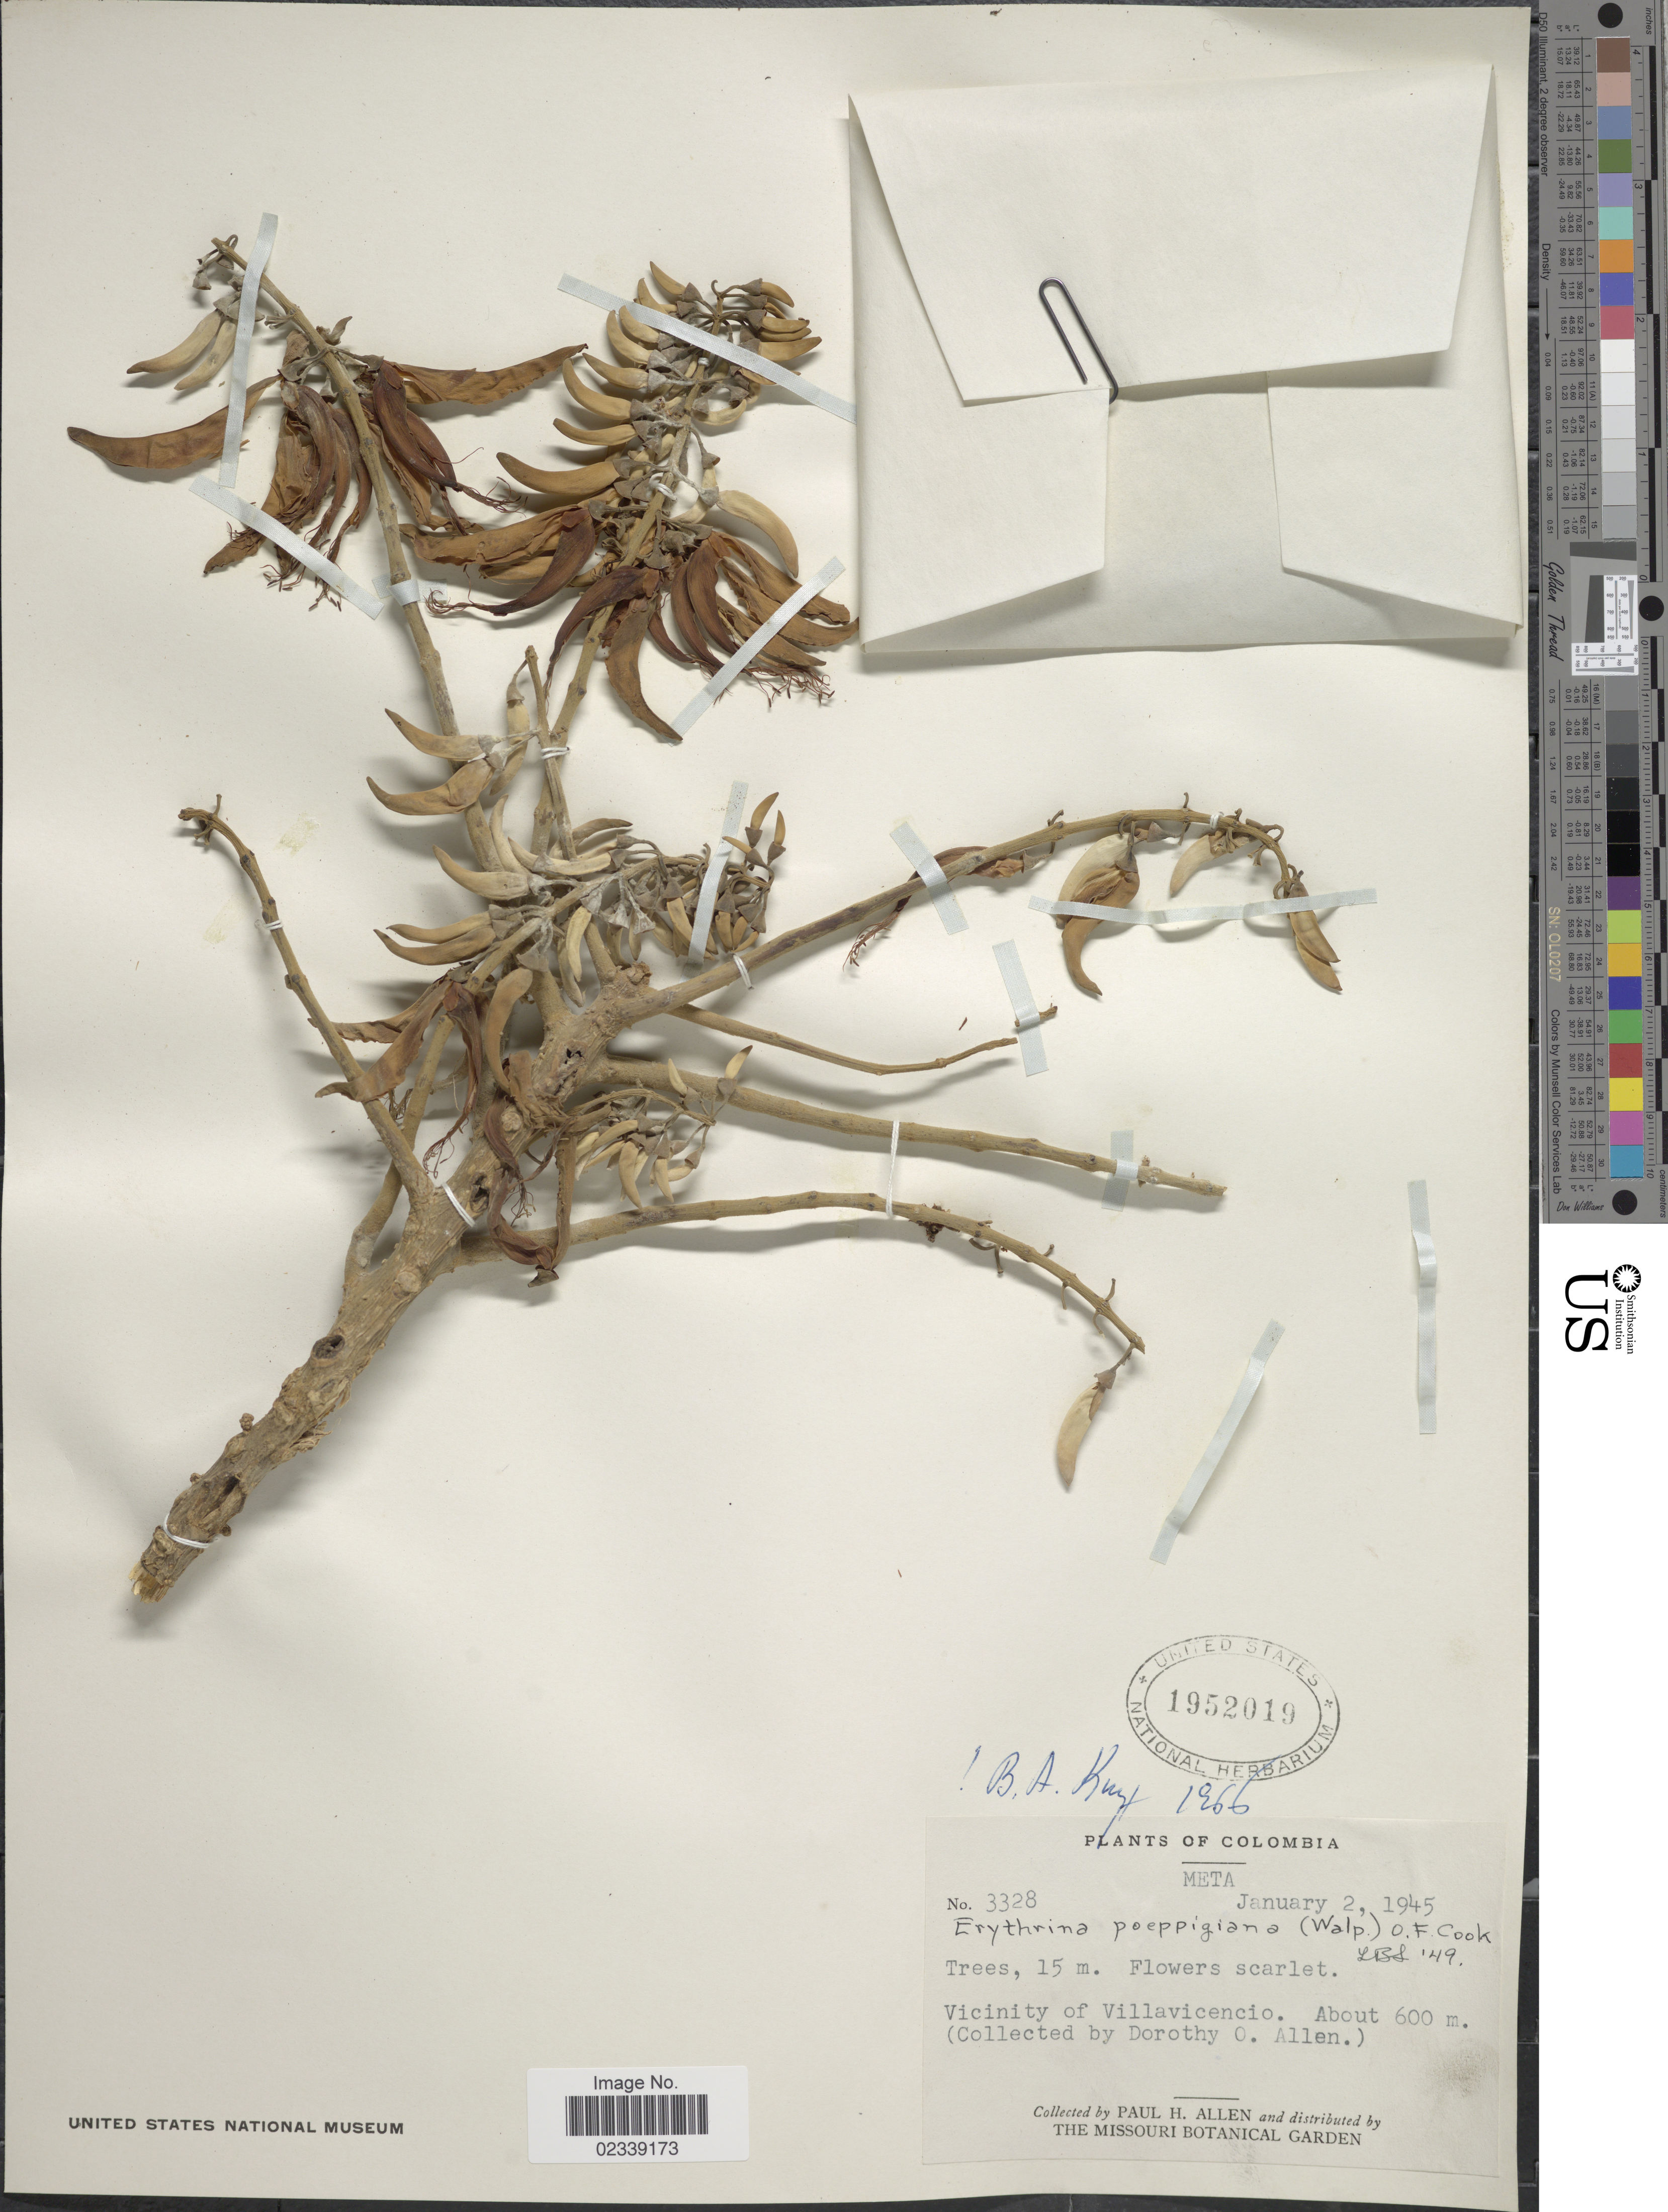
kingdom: Plantae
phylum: Tracheophyta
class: Magnoliopsida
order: Fabales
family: Fabaceae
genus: Erythrina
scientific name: Erythrina poeppigiana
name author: (Walp.) O.F. Cook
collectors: P. H. Allen & D. O. Allen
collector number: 3328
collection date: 1945-01-02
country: Colombia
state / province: Meta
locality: Vicinity of Villavicencio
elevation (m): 600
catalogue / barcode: US 1952019